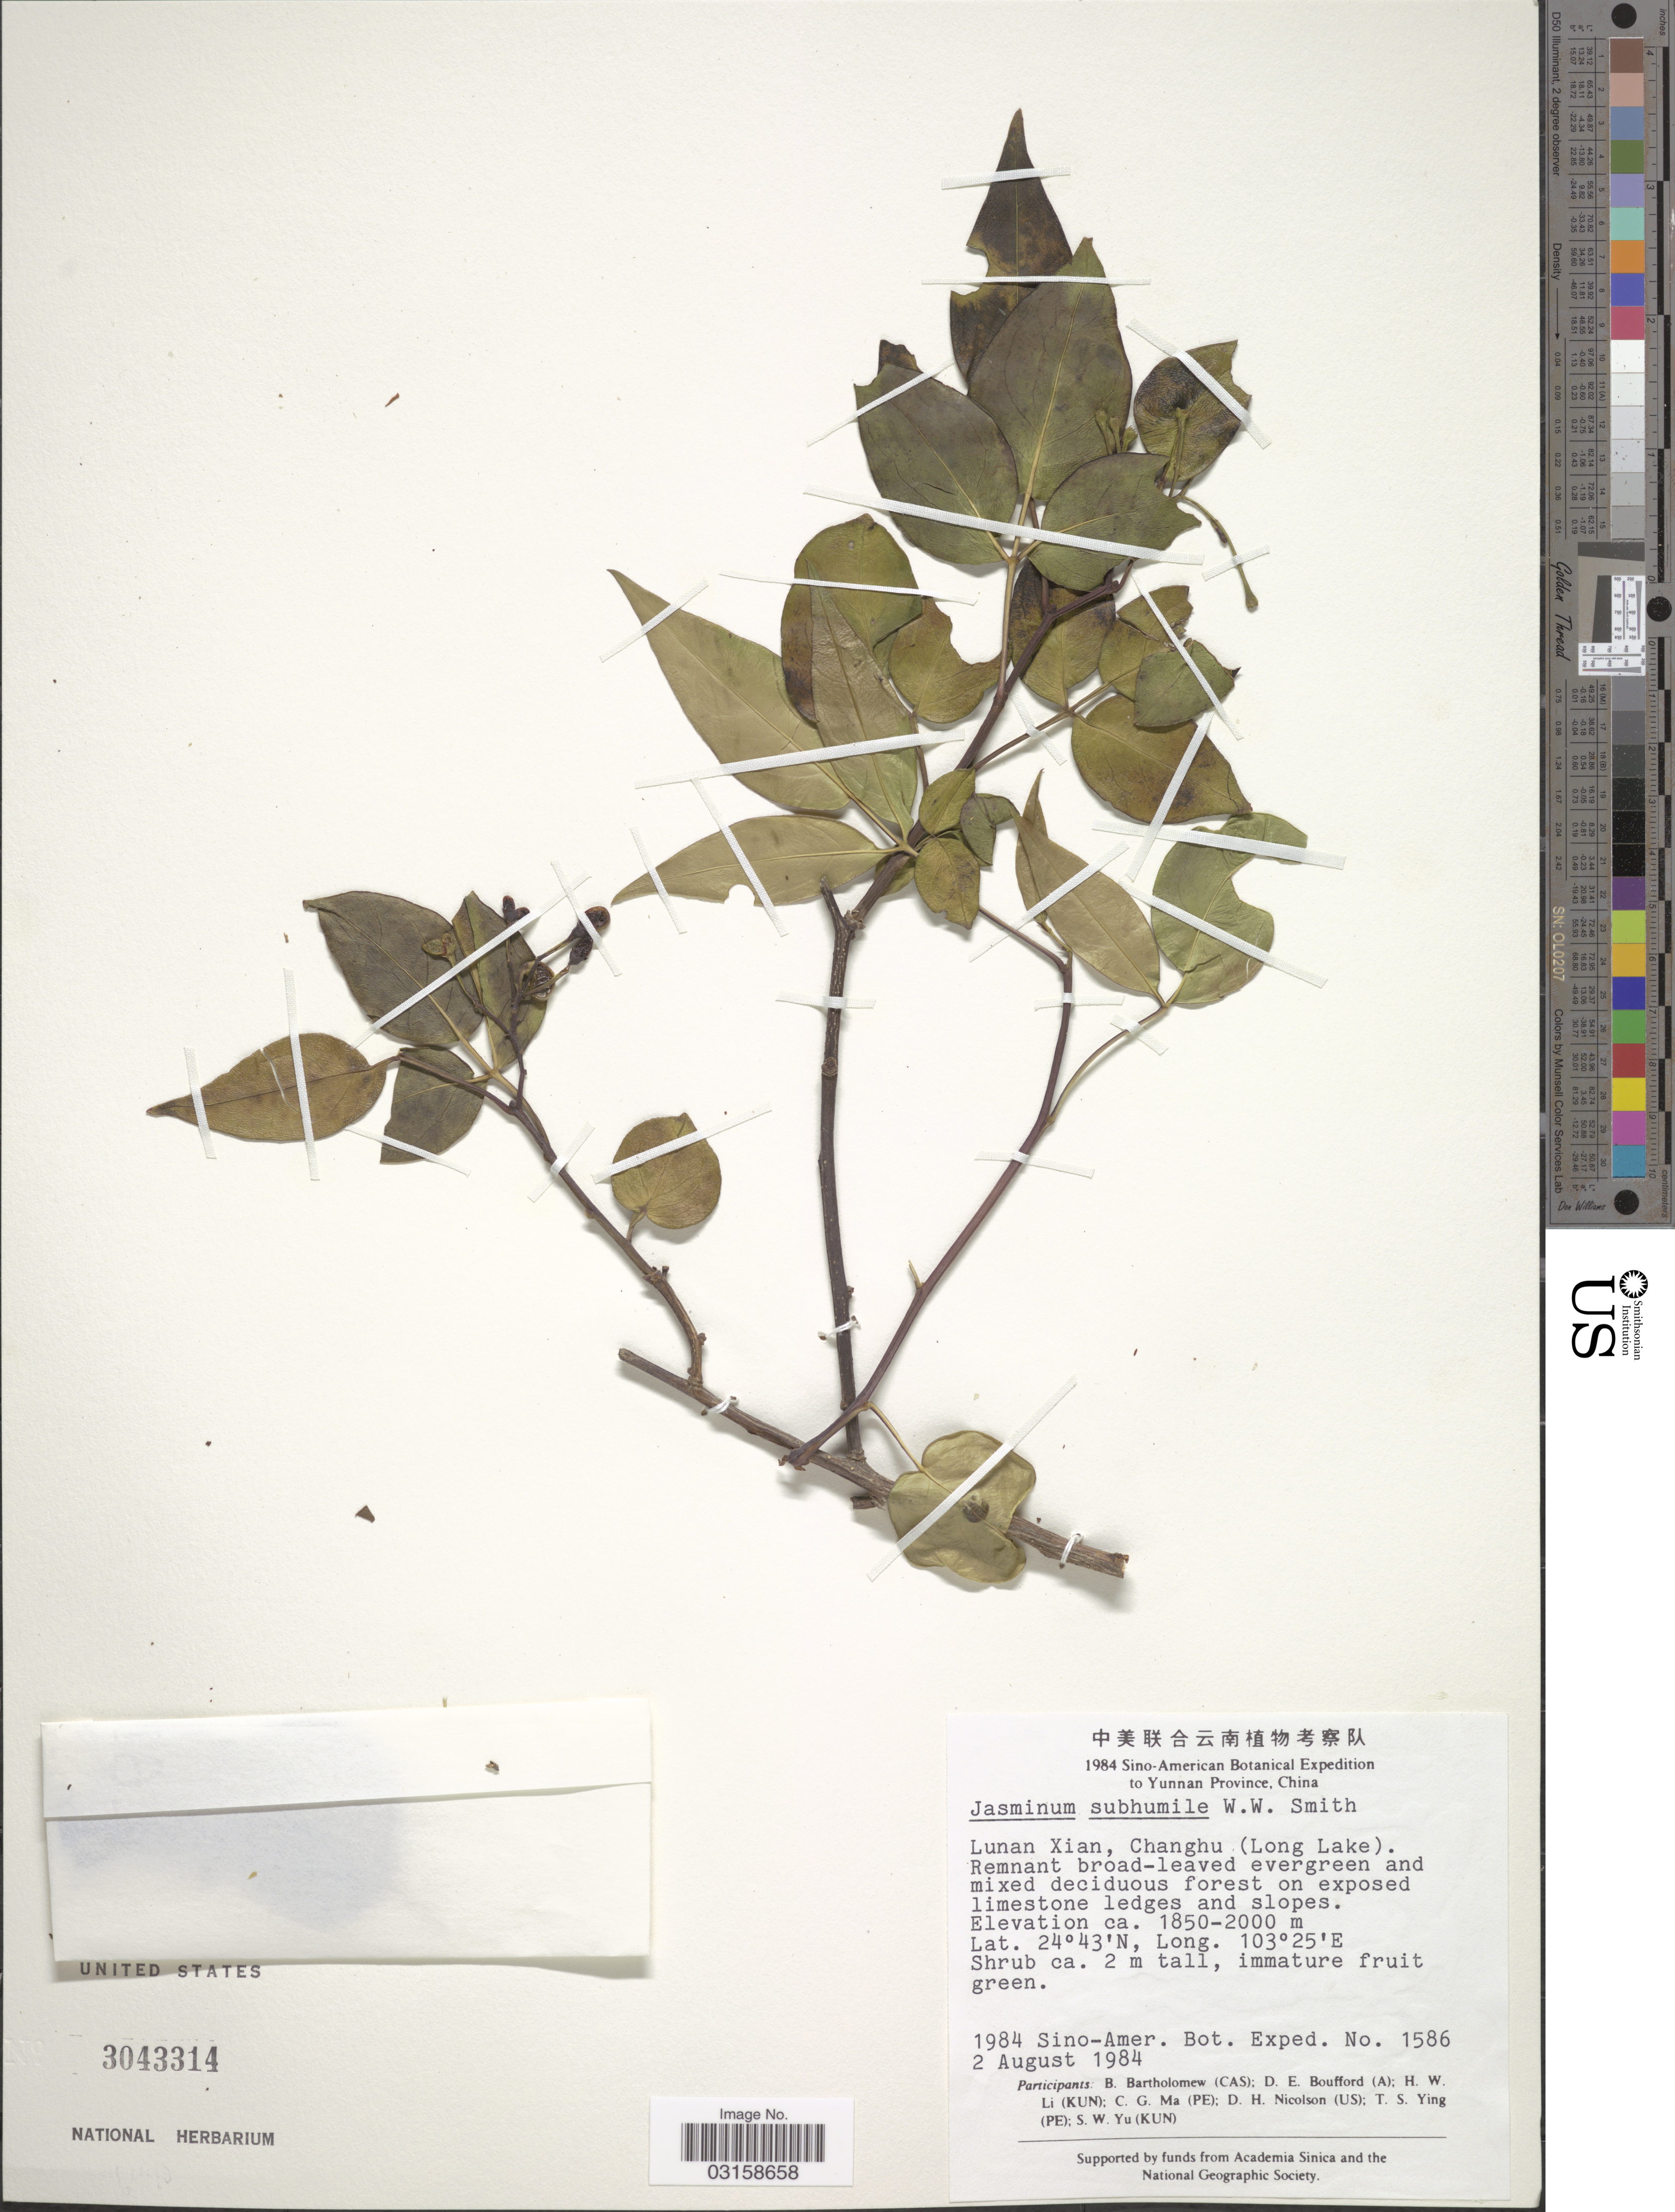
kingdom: Plantae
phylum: Tracheophyta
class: Magnoliopsida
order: Lamiales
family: Oleaceae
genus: Jasminum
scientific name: Jasminum subhumile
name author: W.W. Sm.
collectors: Sino-Amer. Bot. Exped. 1984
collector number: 1586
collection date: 1984-08-02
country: China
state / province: Yunnan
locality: Lunan Xian, Changchu (Long Lake).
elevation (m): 1850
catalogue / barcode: US 3043314